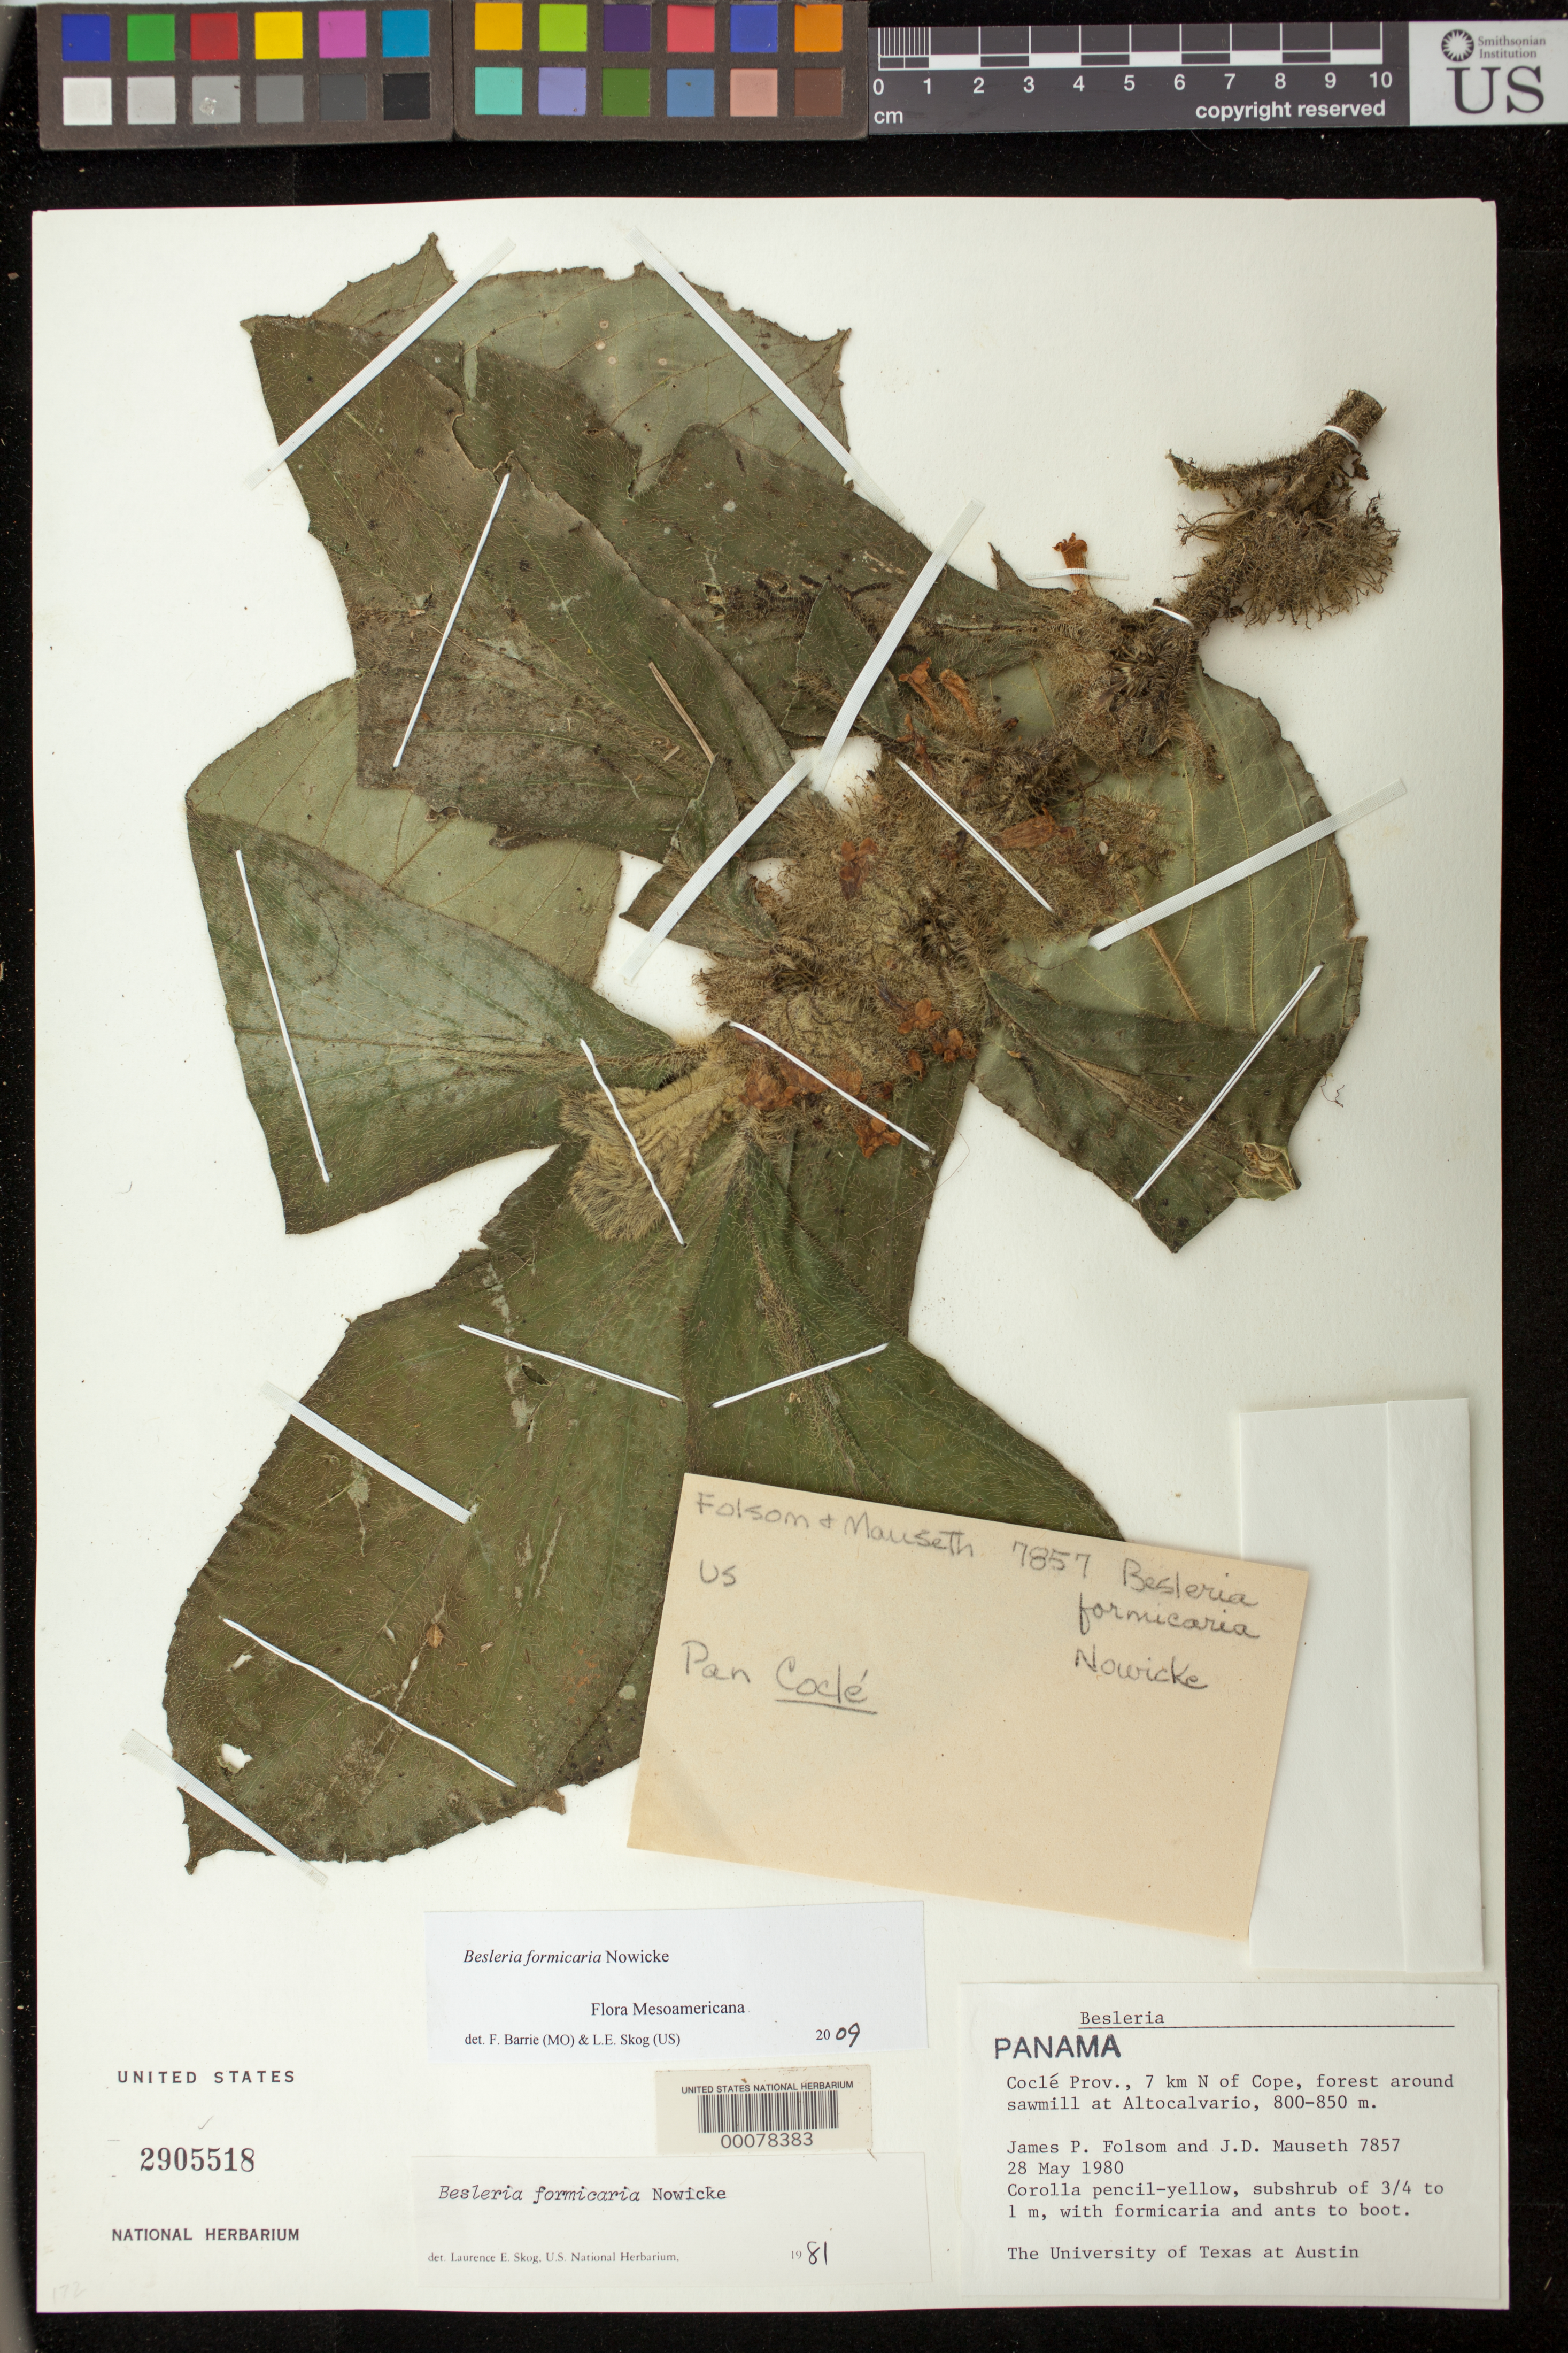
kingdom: Plantae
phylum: Tracheophyta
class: Magnoliopsida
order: Lamiales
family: Gesneriaceae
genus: Besleria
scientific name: Besleria formicaria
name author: Nowicke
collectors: J. P. Folsom & J. Mauseth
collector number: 7857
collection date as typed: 28 May 1980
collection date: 1980-05-28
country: Panama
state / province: Coclé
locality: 7 km N of Cope, around sawmill at Alto Calvario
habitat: Forest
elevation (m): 800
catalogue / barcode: US 2905518